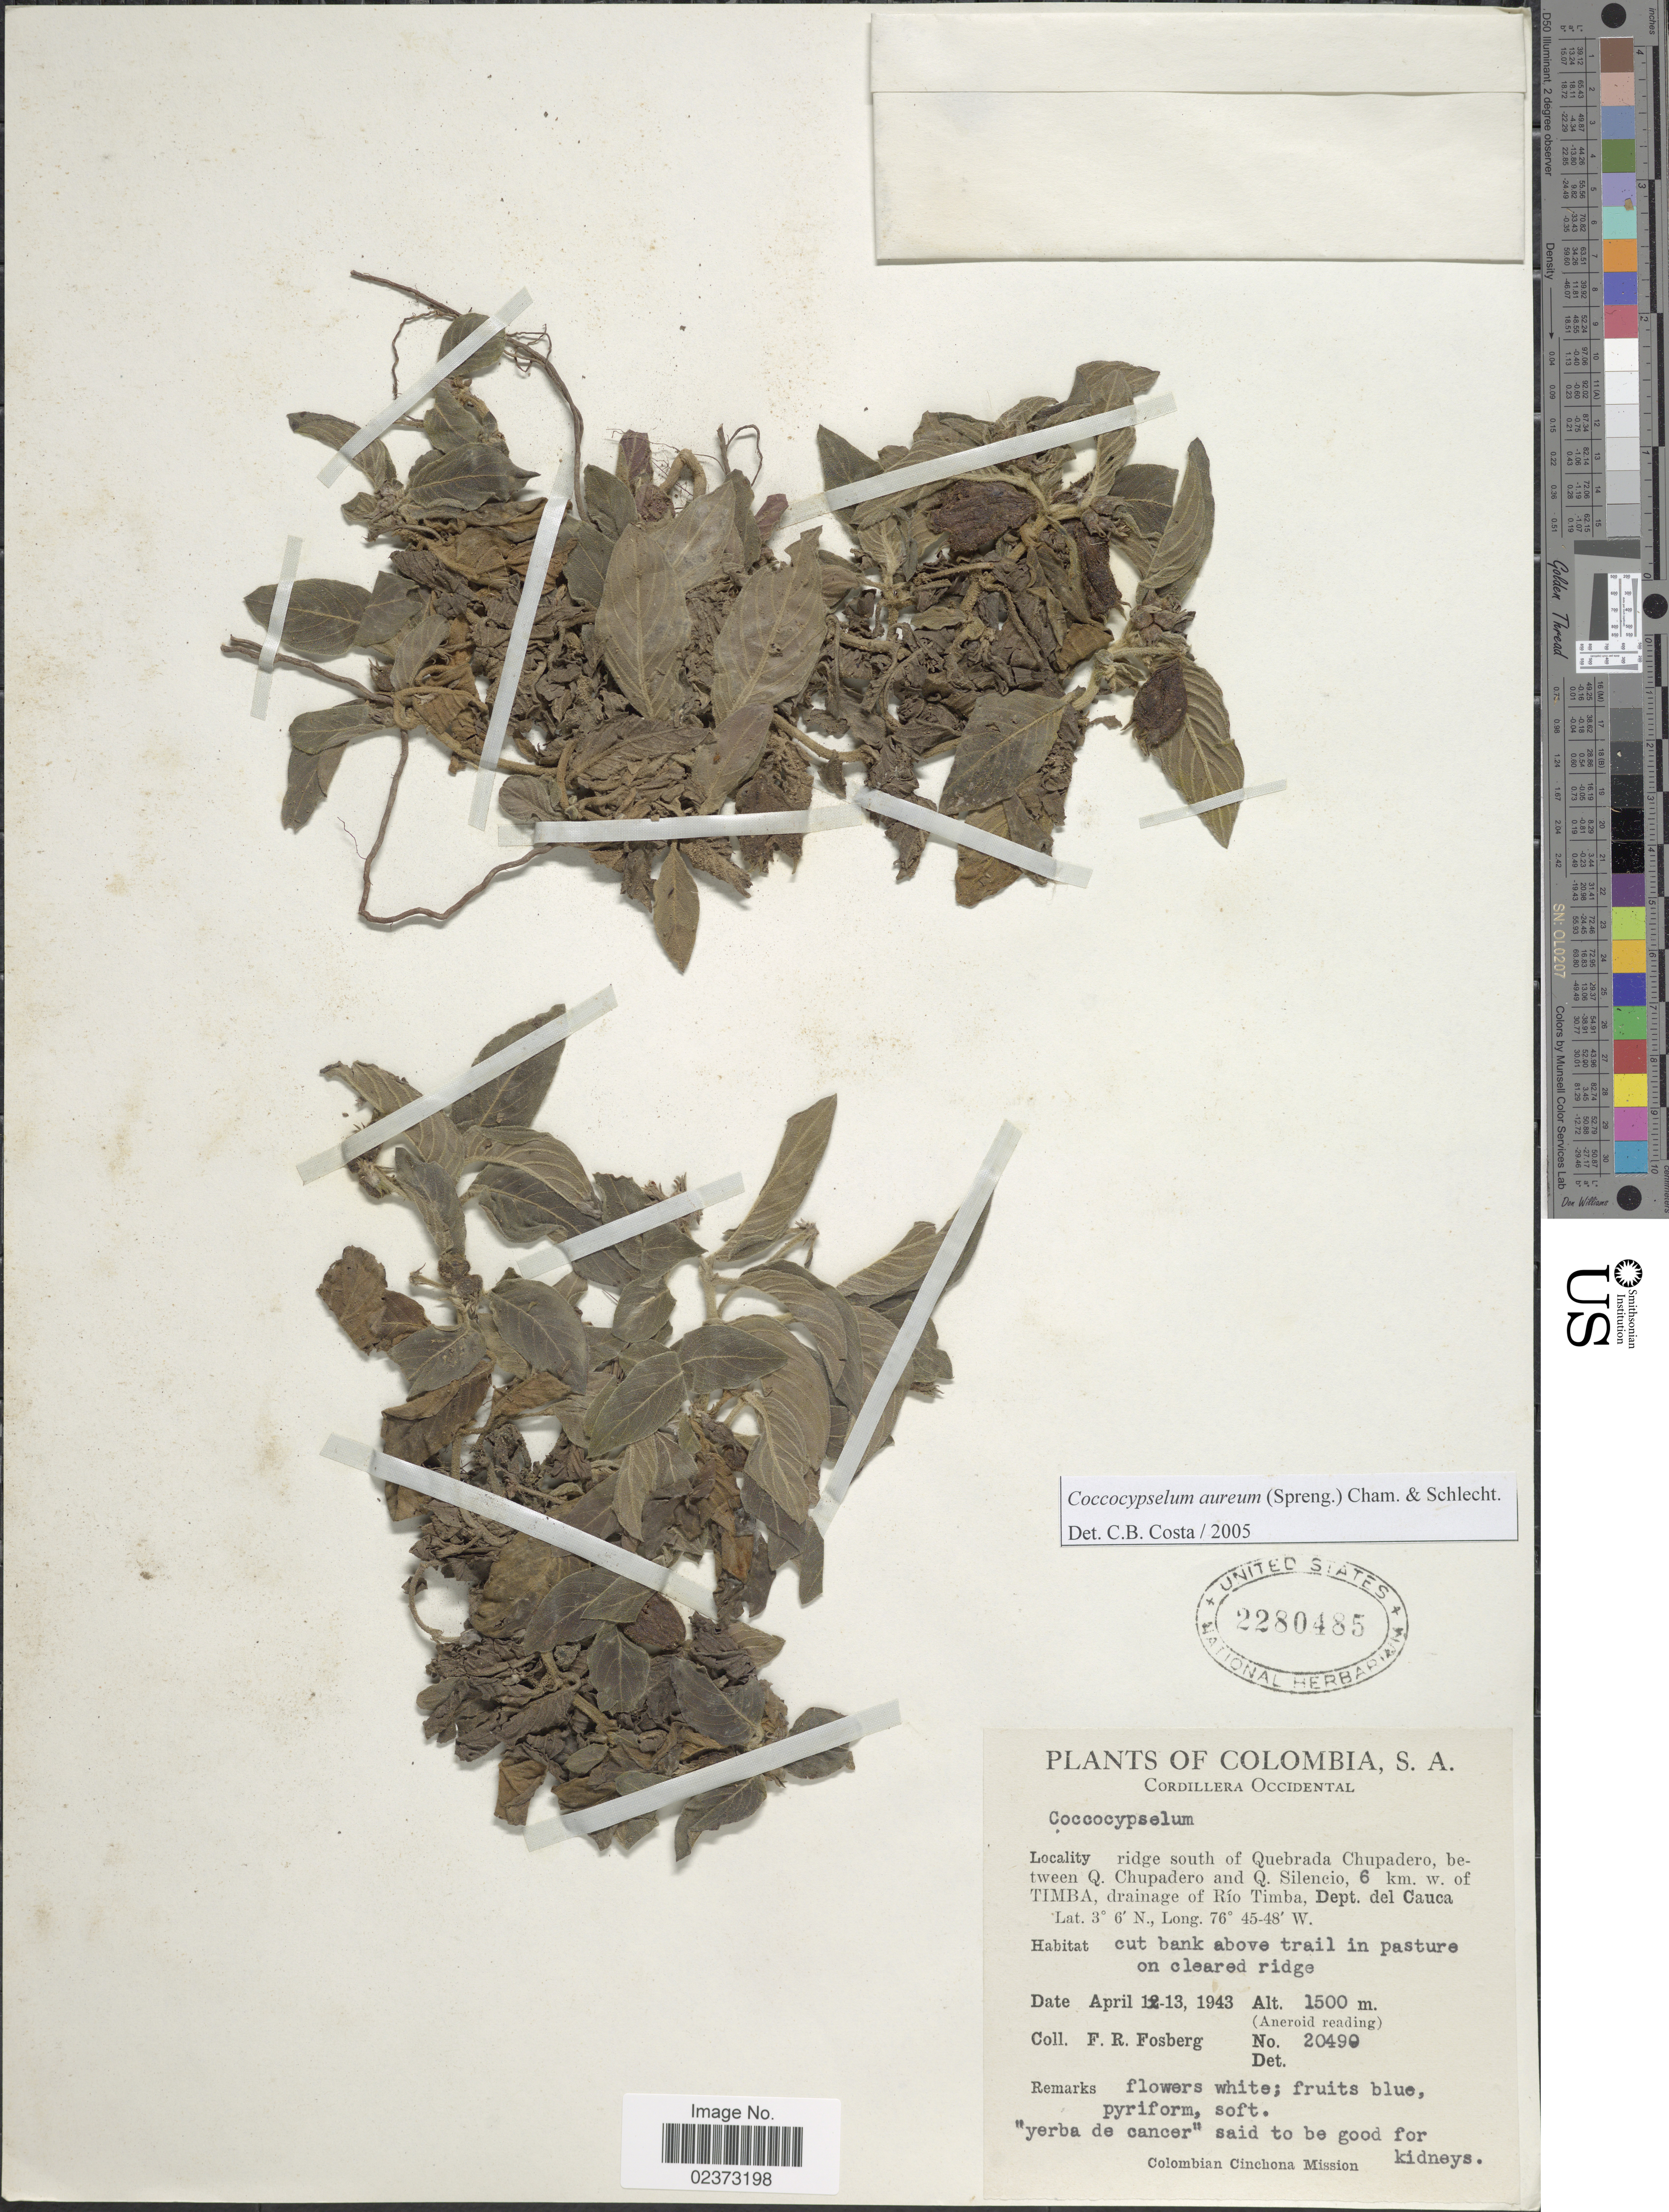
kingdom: Plantae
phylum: Tracheophyta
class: Magnoliopsida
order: Gentianales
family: Rubiaceae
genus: Coccocypselum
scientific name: Coccocypselum aureum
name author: (Spreng.) Cham. & Schltdl.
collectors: F. R. Fosberg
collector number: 20490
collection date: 1943-04-13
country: Colombia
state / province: Cauca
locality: Cordillera Occidental, ridge south of Quebrada Chupadero, between Q. Chupadero and Q Silencio, 6 km. w. of TIMBA, drainage of Rio Timba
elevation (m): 1500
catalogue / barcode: US 2280485